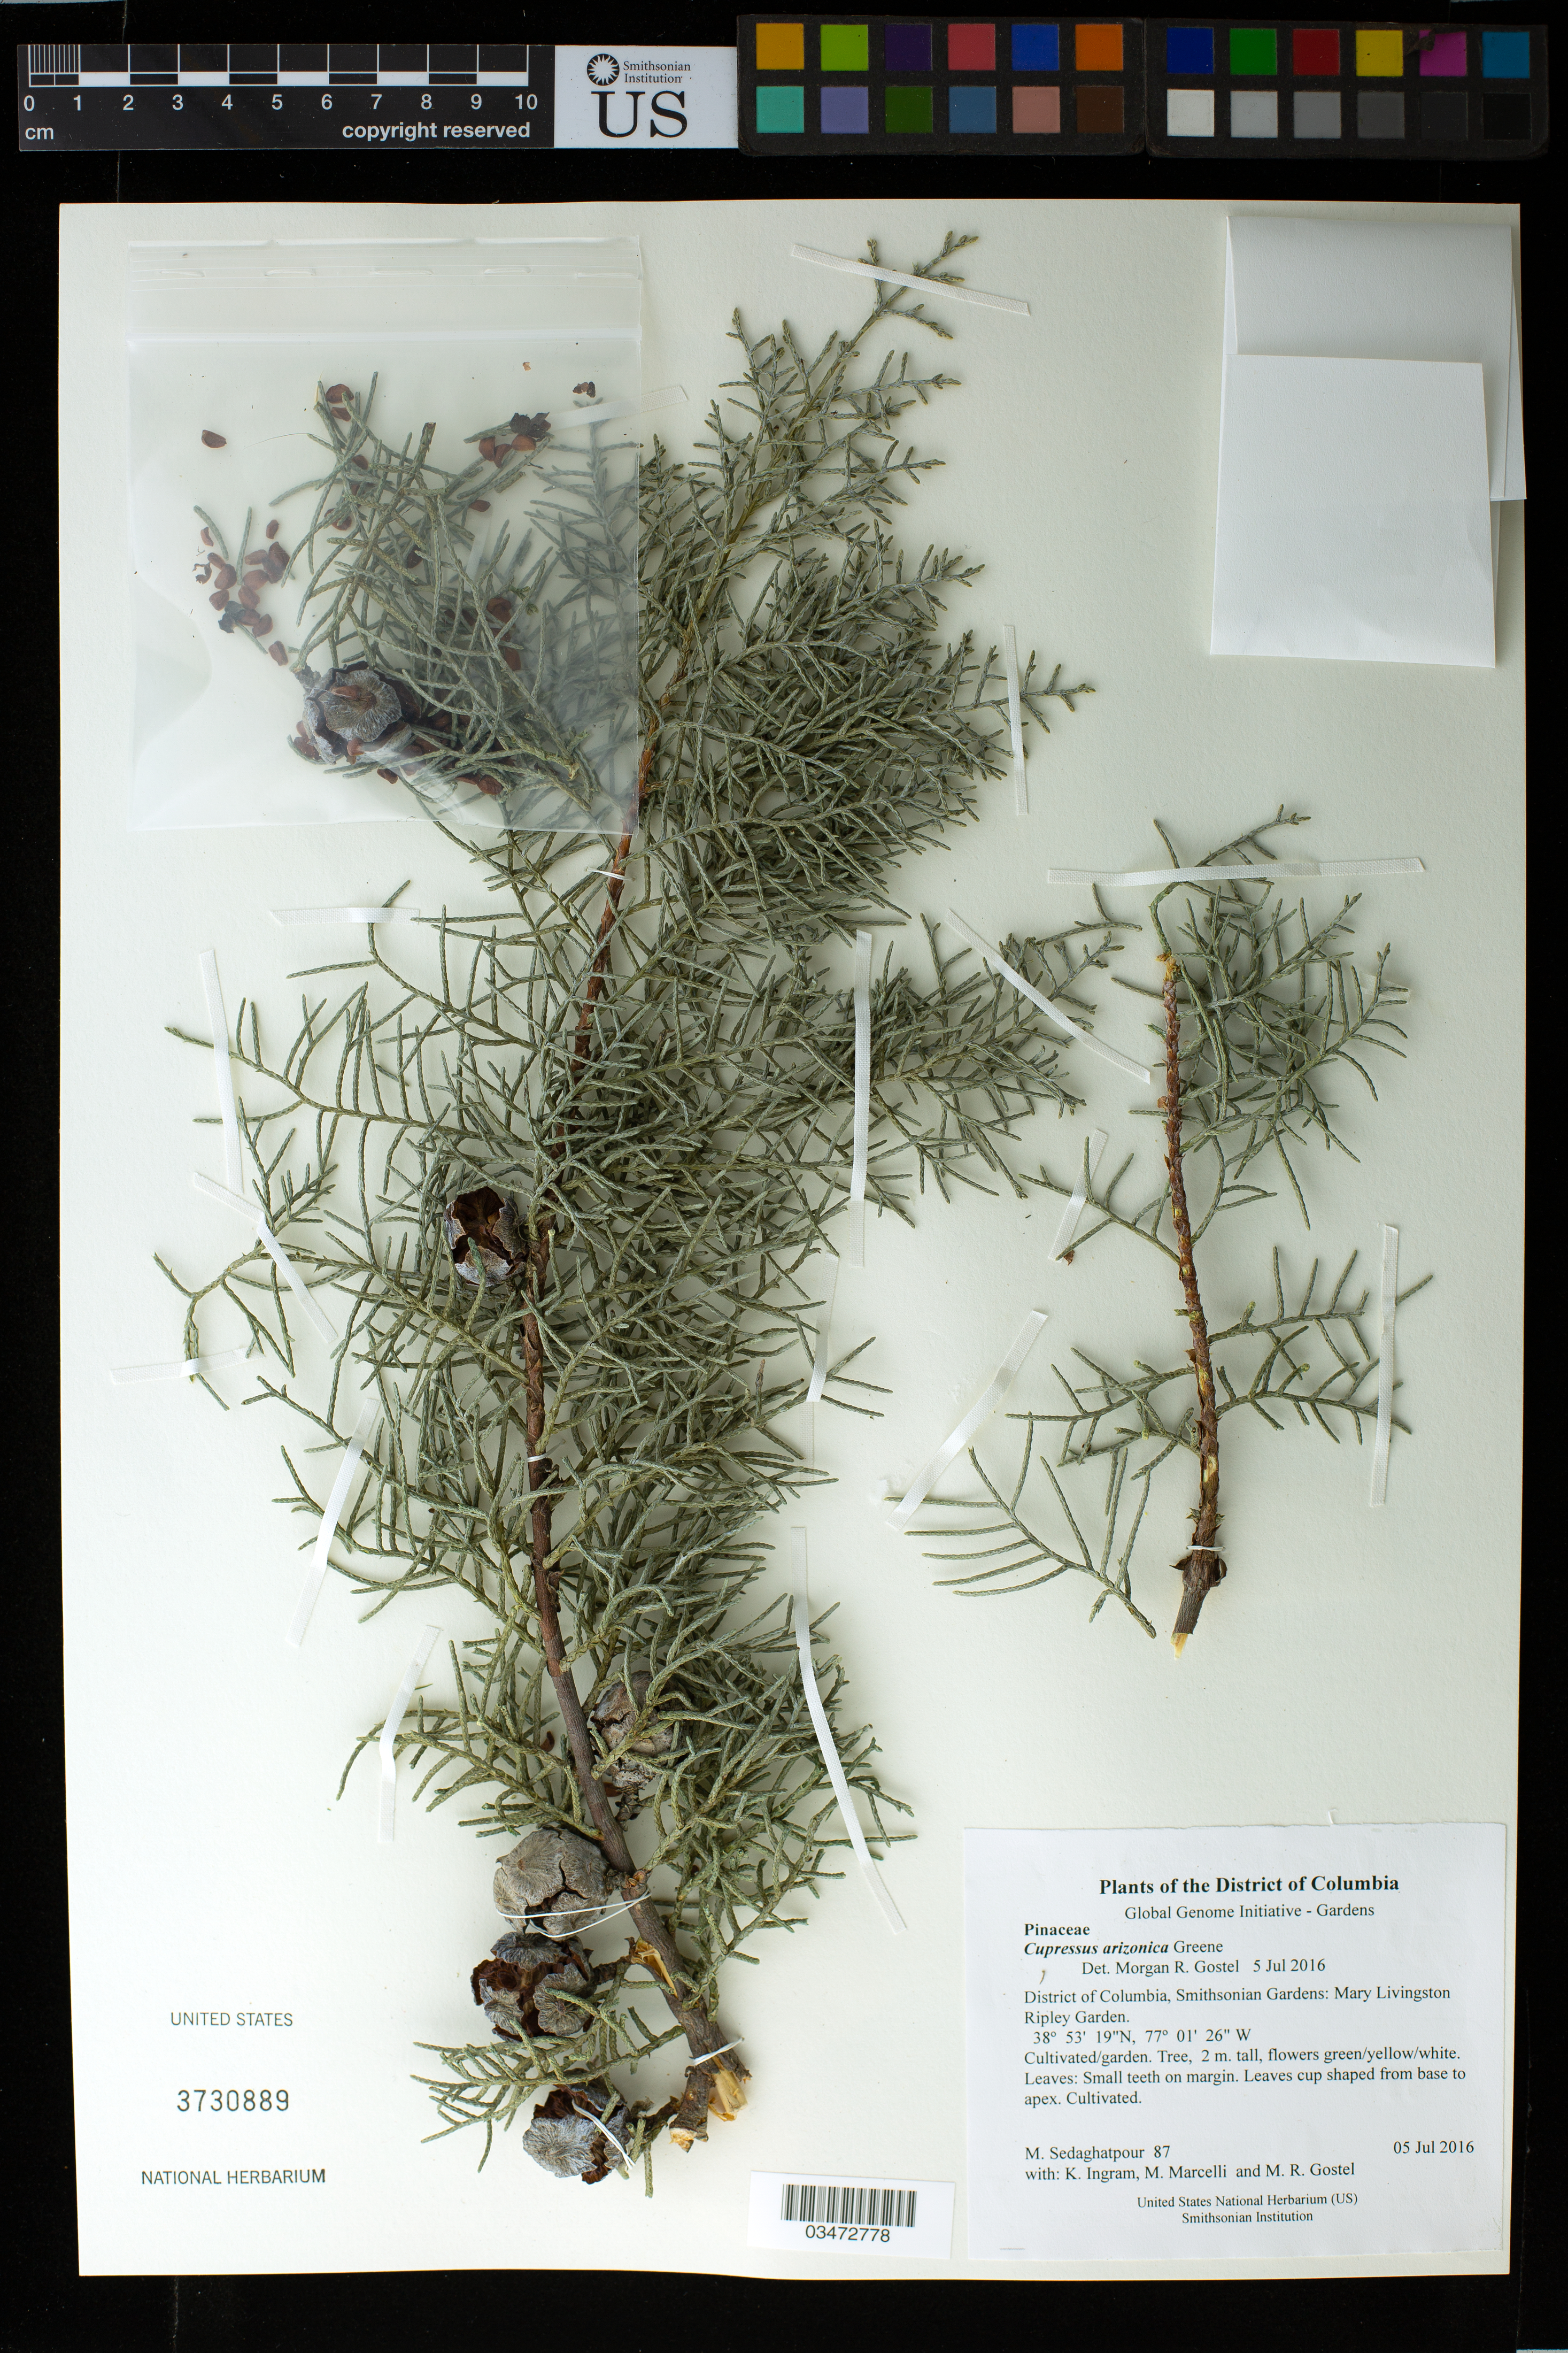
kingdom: Plantae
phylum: Tracheophyta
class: Pinopsida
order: Pinales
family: Cupressaceae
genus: Hesperocyparis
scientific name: Hesperocyparis arizonica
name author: (Greene) Bartel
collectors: M. Sedaghatpour, K. S. Ingram, M. Marcelli & M. R. Gostel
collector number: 87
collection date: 2016-07-05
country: United States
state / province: District of Columbia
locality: Smithsonian Gardens: Mary Livingston Ripley Garden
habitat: Cultivated/garden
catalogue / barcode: US 3730889